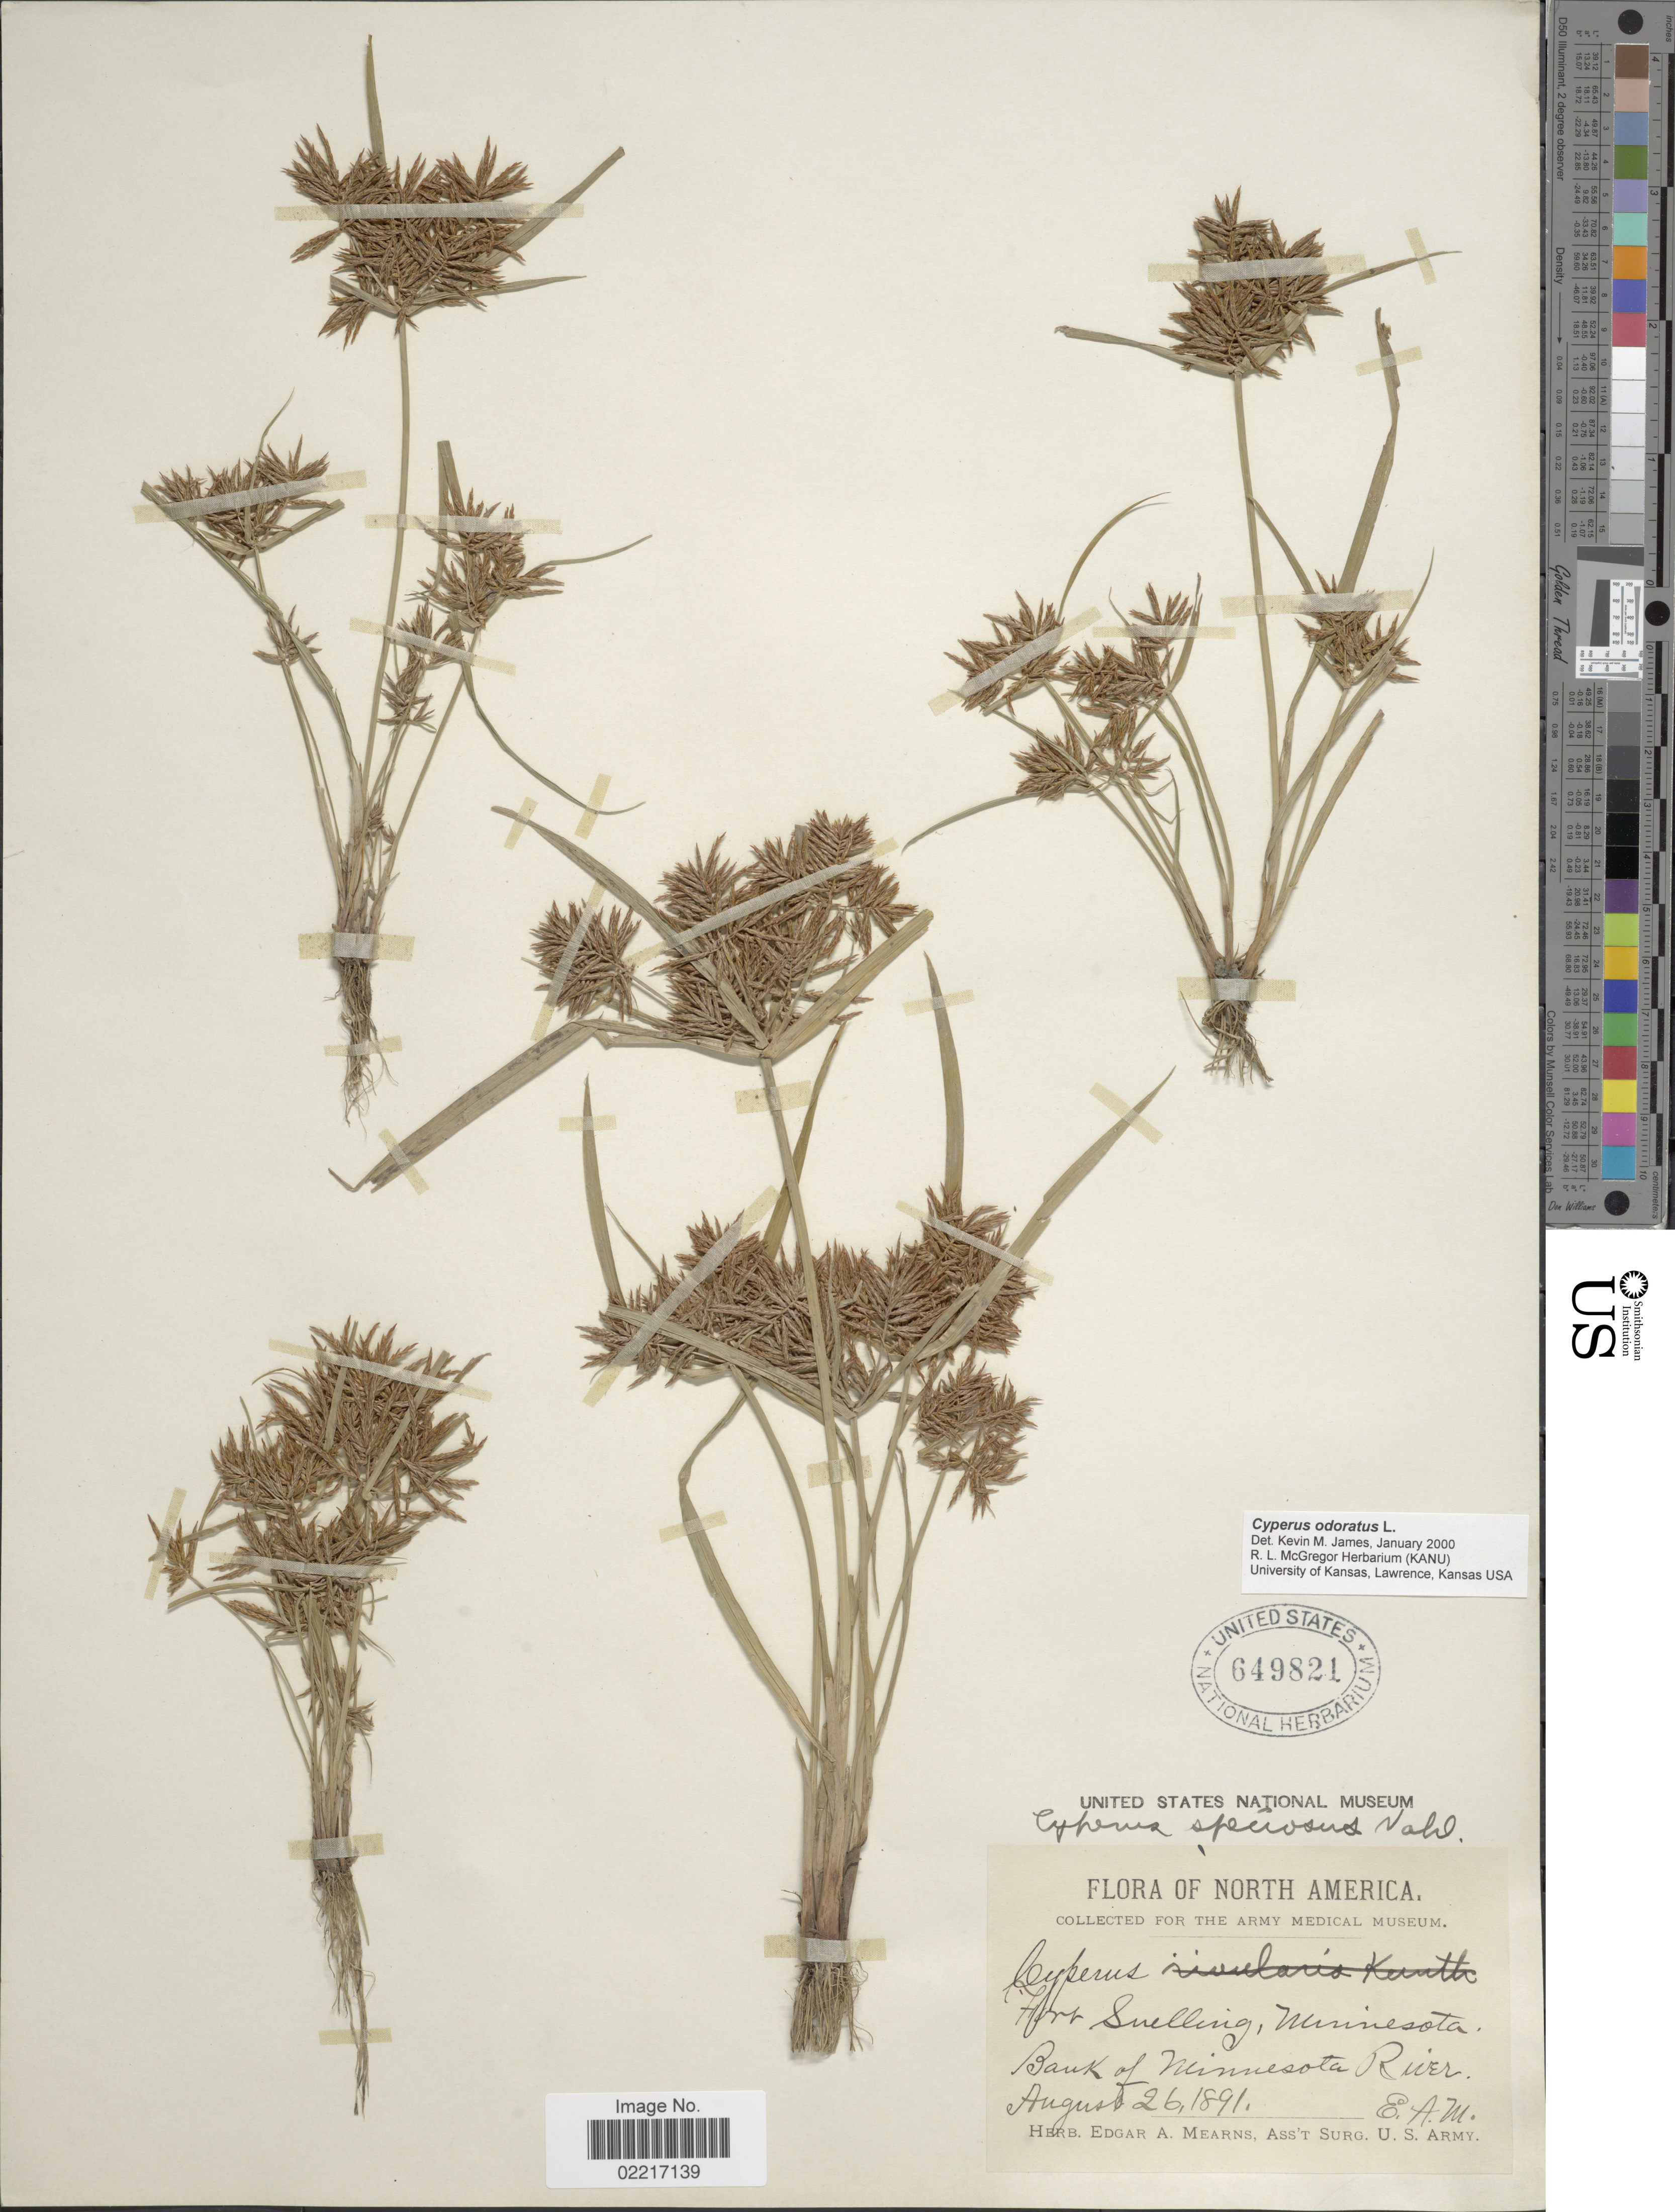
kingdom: Plantae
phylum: Tracheophyta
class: Liliopsida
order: Poales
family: Cyperaceae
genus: Cyperus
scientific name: Cyperus odoratus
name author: L.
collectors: E. A. Mearns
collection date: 1891-08-26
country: United States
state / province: Minnesota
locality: North America, Fort Snelling, bank of Minnesota River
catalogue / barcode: US 649821